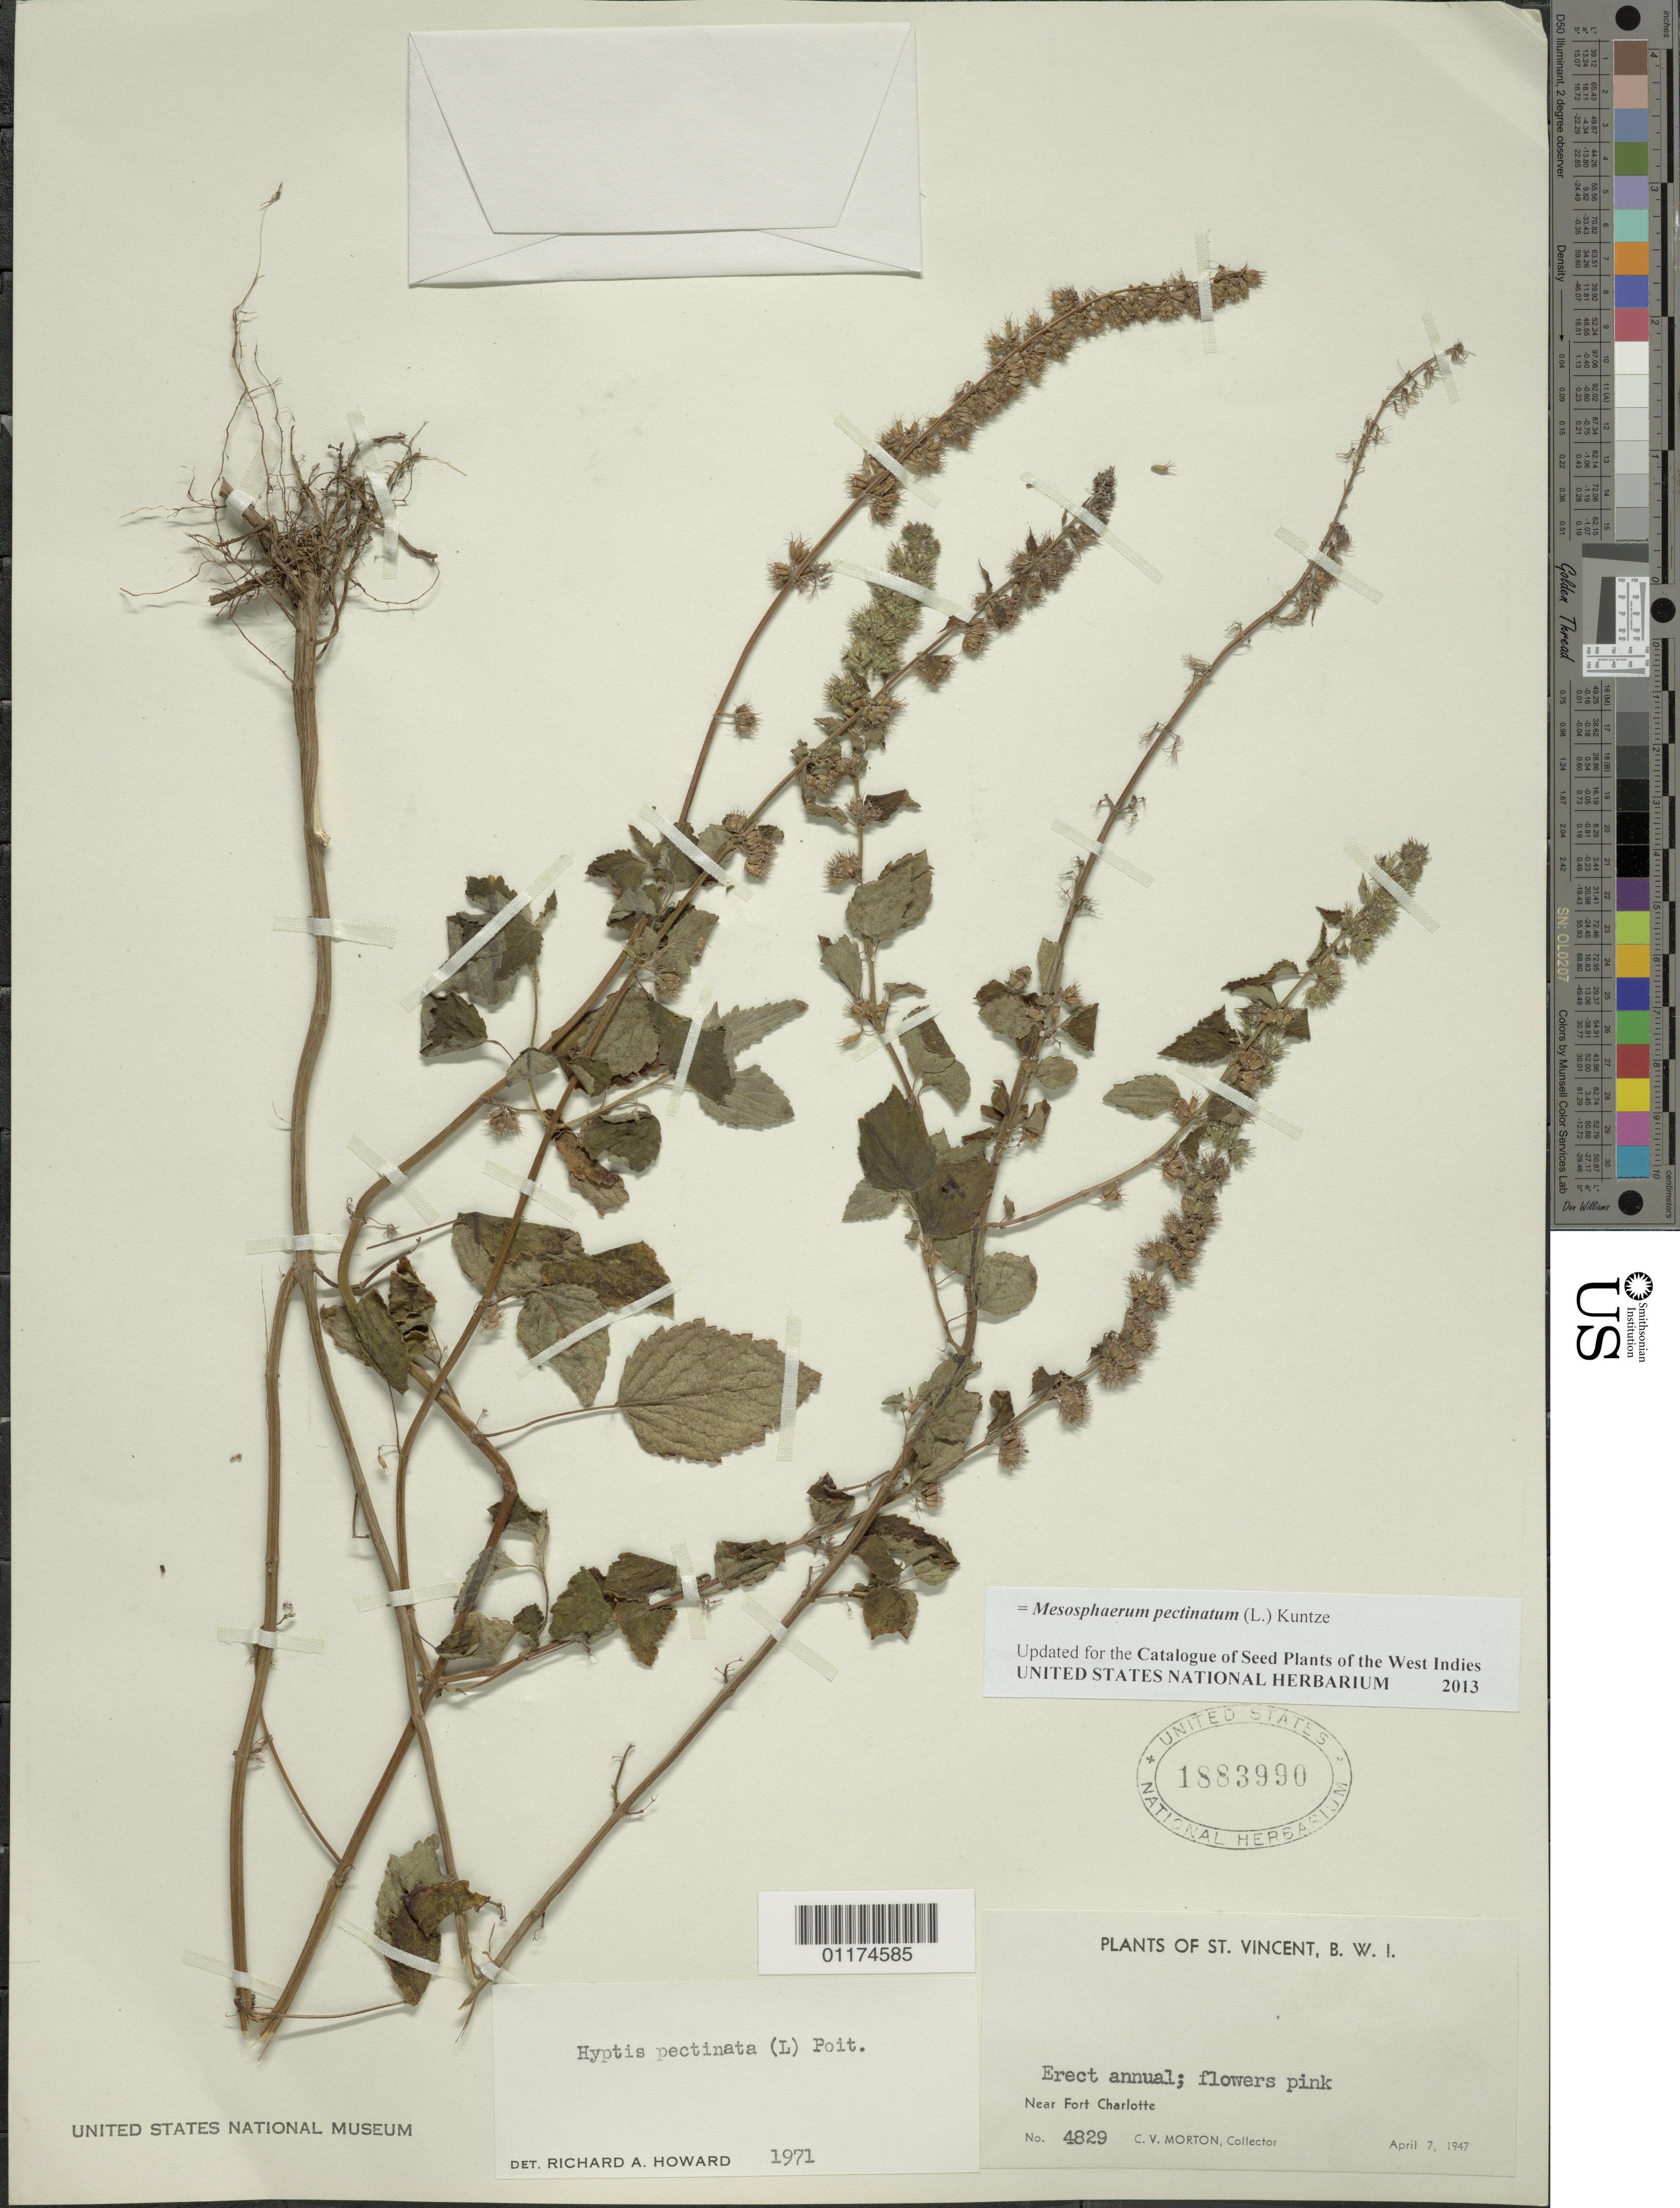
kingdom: Plantae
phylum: Tracheophyta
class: Magnoliopsida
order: Lamiales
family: Lamiaceae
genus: Mesosphaerum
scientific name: Mesosphaerum pectinatum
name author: (L.) Kuntze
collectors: C. V. Morton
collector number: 4829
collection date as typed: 07 Apr 1947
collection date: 1947-04-07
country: St. Vincent - Grenadines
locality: Near Fort Charlotte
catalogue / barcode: US 1883990